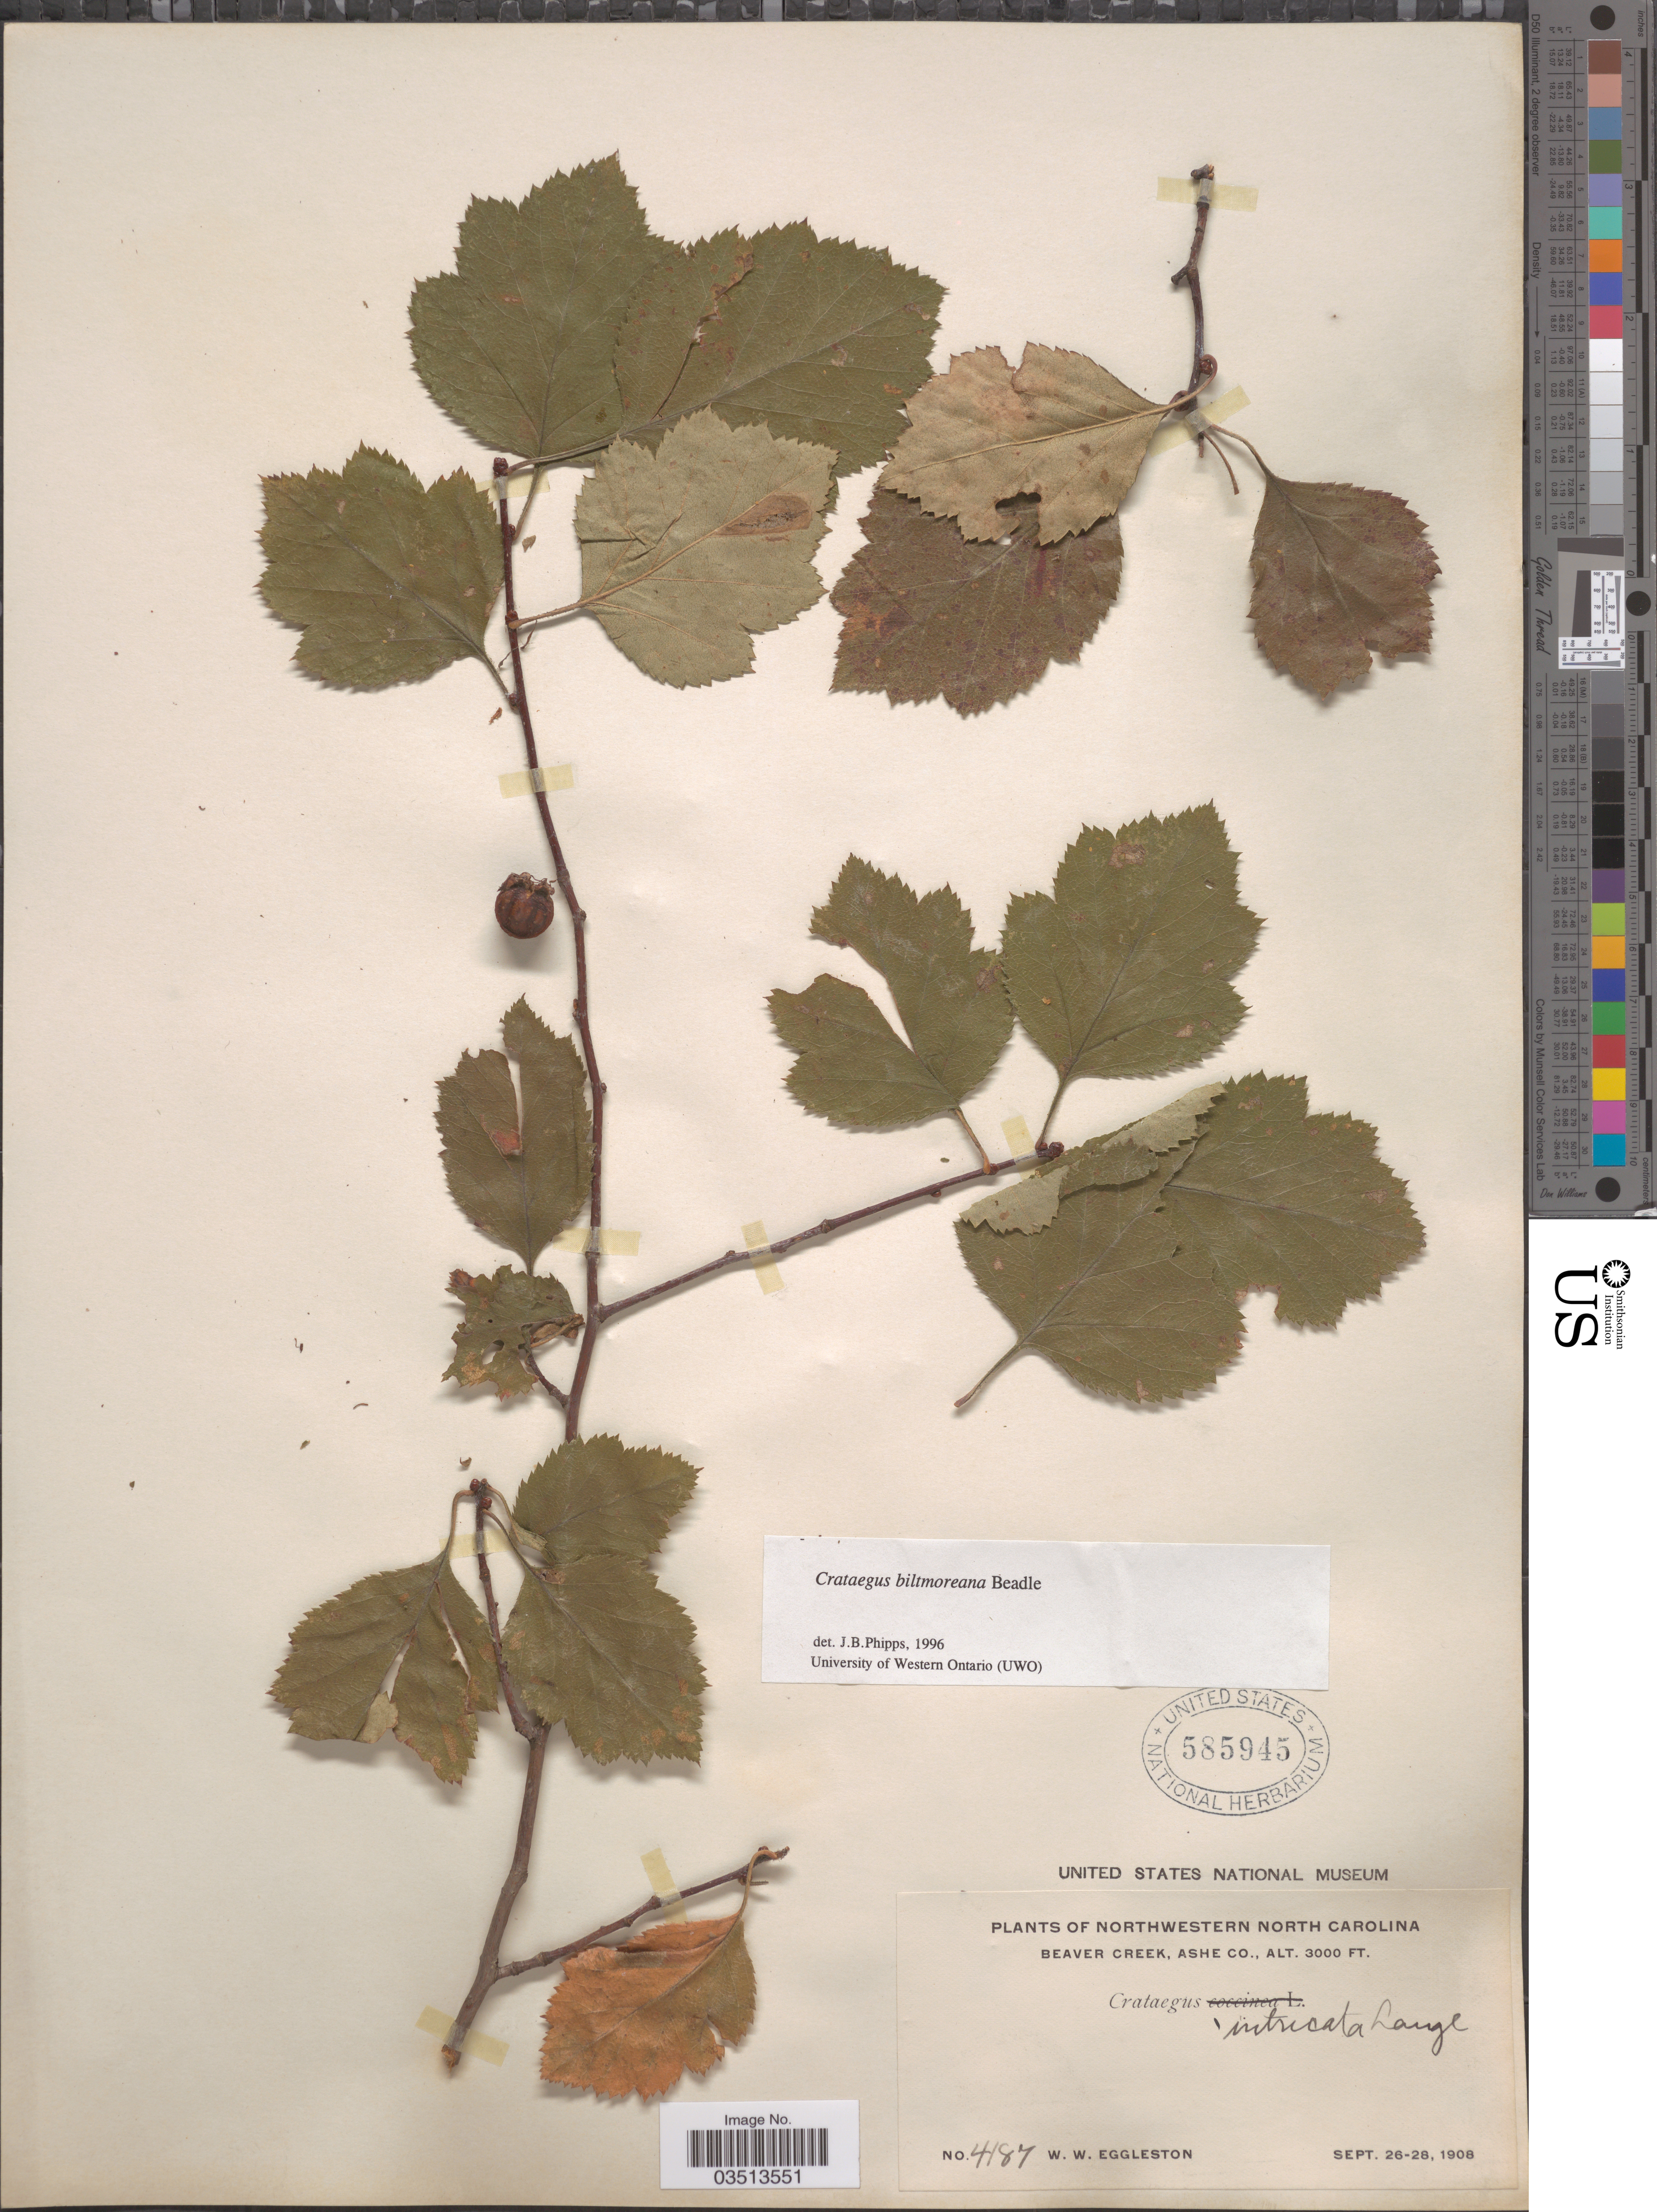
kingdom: Plantae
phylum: Tracheophyta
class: Magnoliopsida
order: Rosales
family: Rosaceae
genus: Crataegus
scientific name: Crataegus biltmoreana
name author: Beadle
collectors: W. W. Eggleston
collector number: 4187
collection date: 1908-09-26/1908-09-28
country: United States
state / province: North Carolina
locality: Northwestern North Carolina, Beaver Creek, Ashe Co.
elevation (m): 914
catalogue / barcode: US 585945